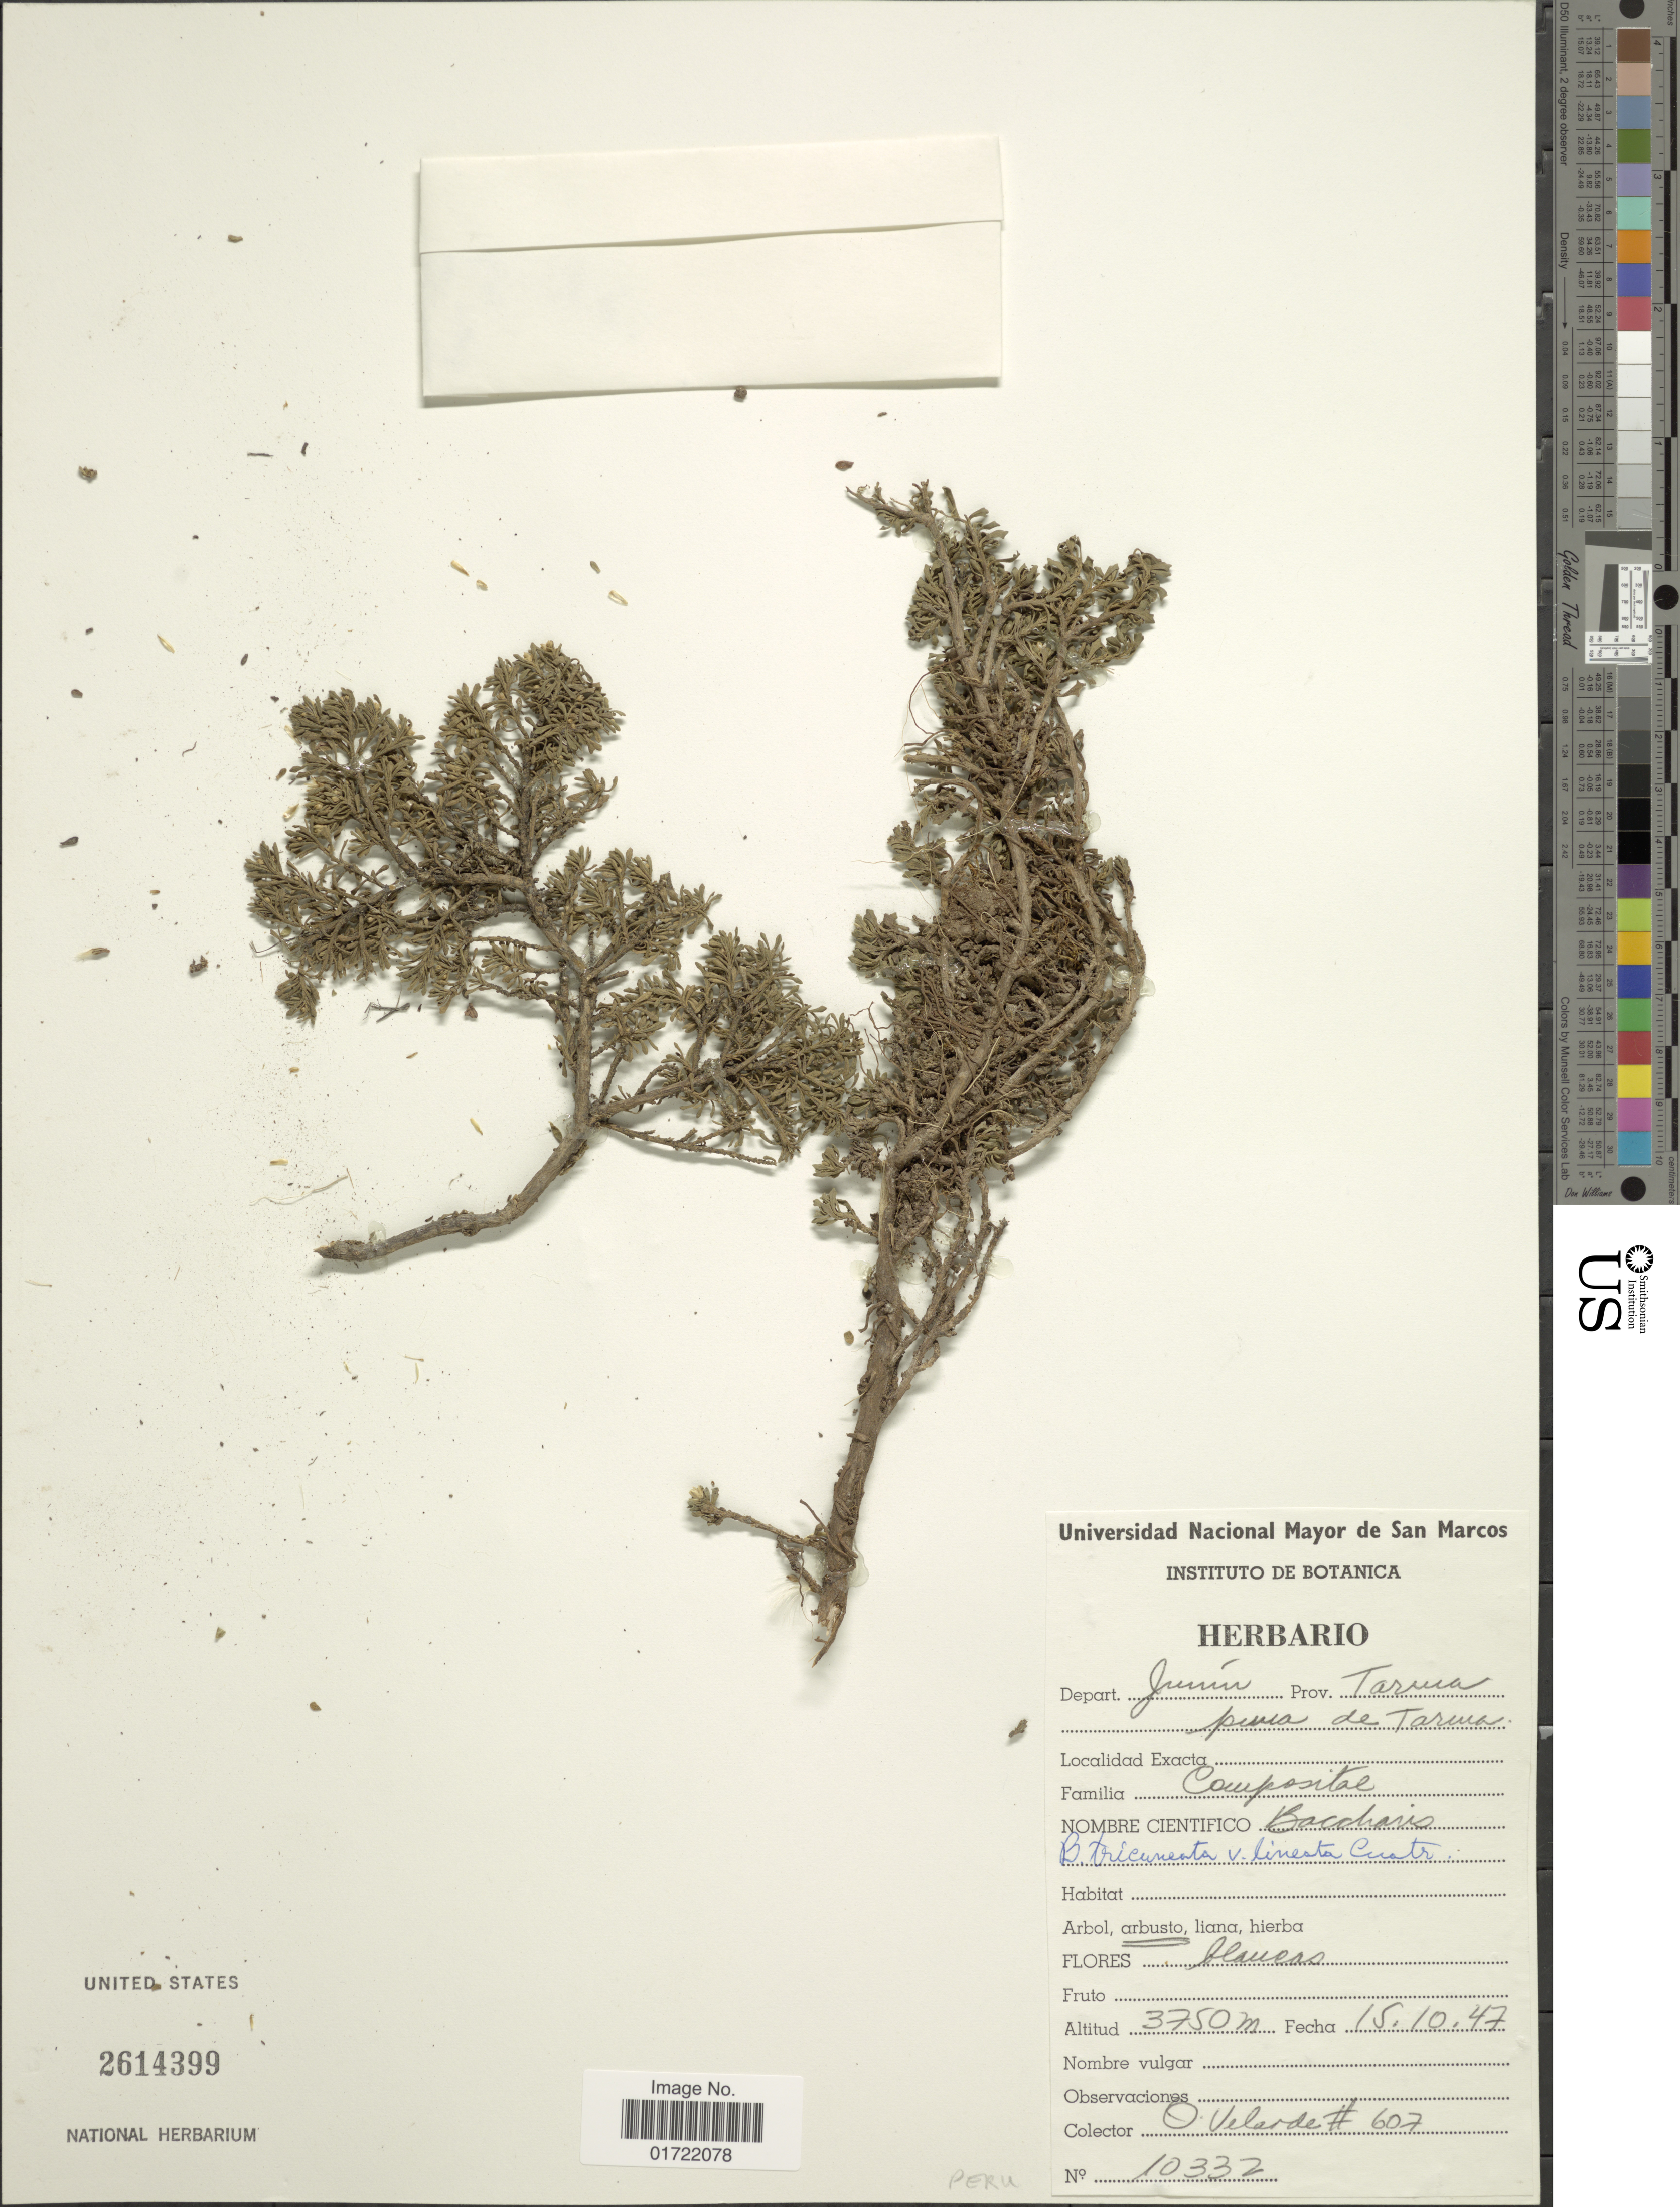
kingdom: Plantae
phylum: Tracheophyta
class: Magnoliopsida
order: Asterales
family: Asteraceae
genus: Baccharis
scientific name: Baccharis caespitosa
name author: (Ruiz & Pav.) Pers.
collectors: O. Velarde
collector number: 607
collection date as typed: Transcribed d/m/y: 15/10/47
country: Peru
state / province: Junín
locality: Puna de Tarma, Prov. Tarma, Depart. Junín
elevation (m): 3750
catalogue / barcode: US 2614399